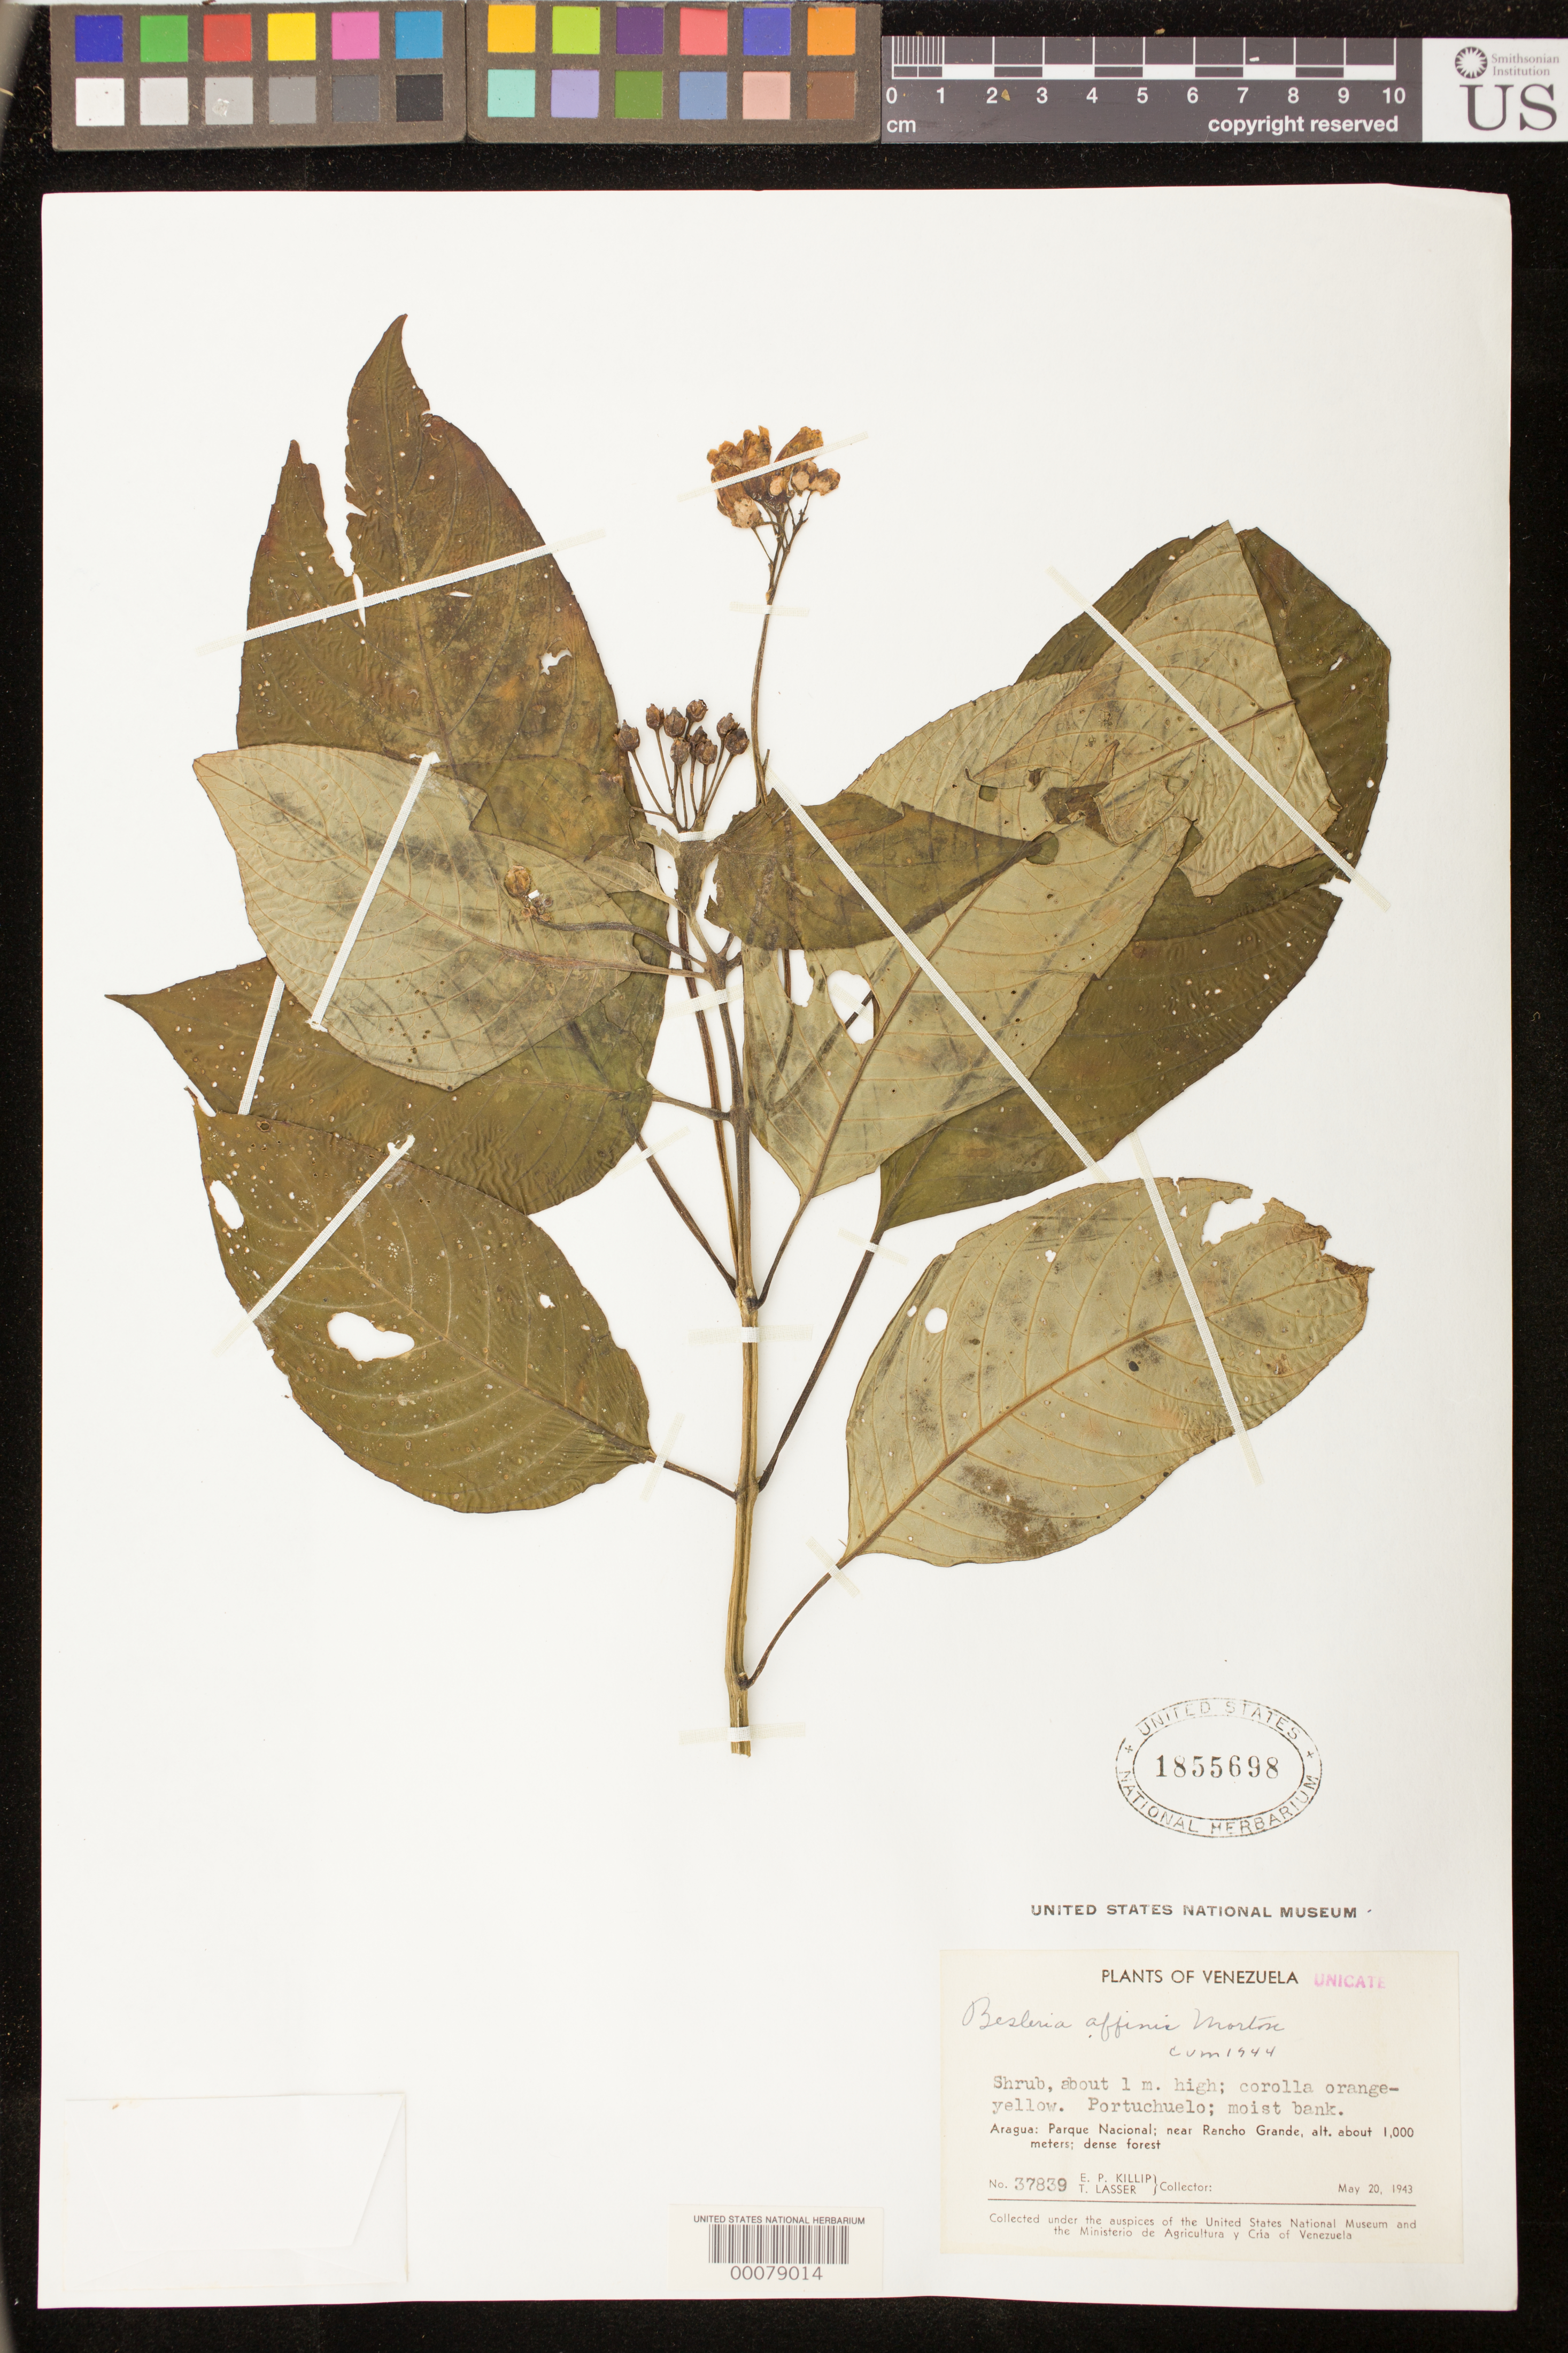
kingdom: Plantae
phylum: Tracheophyta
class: Magnoliopsida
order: Lamiales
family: Gesneriaceae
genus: Besleria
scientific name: Besleria affinis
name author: C.V. Morton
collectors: E. P. Killip & T. Lasser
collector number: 37839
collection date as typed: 20 May 1943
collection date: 1943-05-20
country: Venezuela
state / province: Aragua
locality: Parque Nacional, near Rancho Grande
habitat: Dense forest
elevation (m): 1000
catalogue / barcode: US 1855698